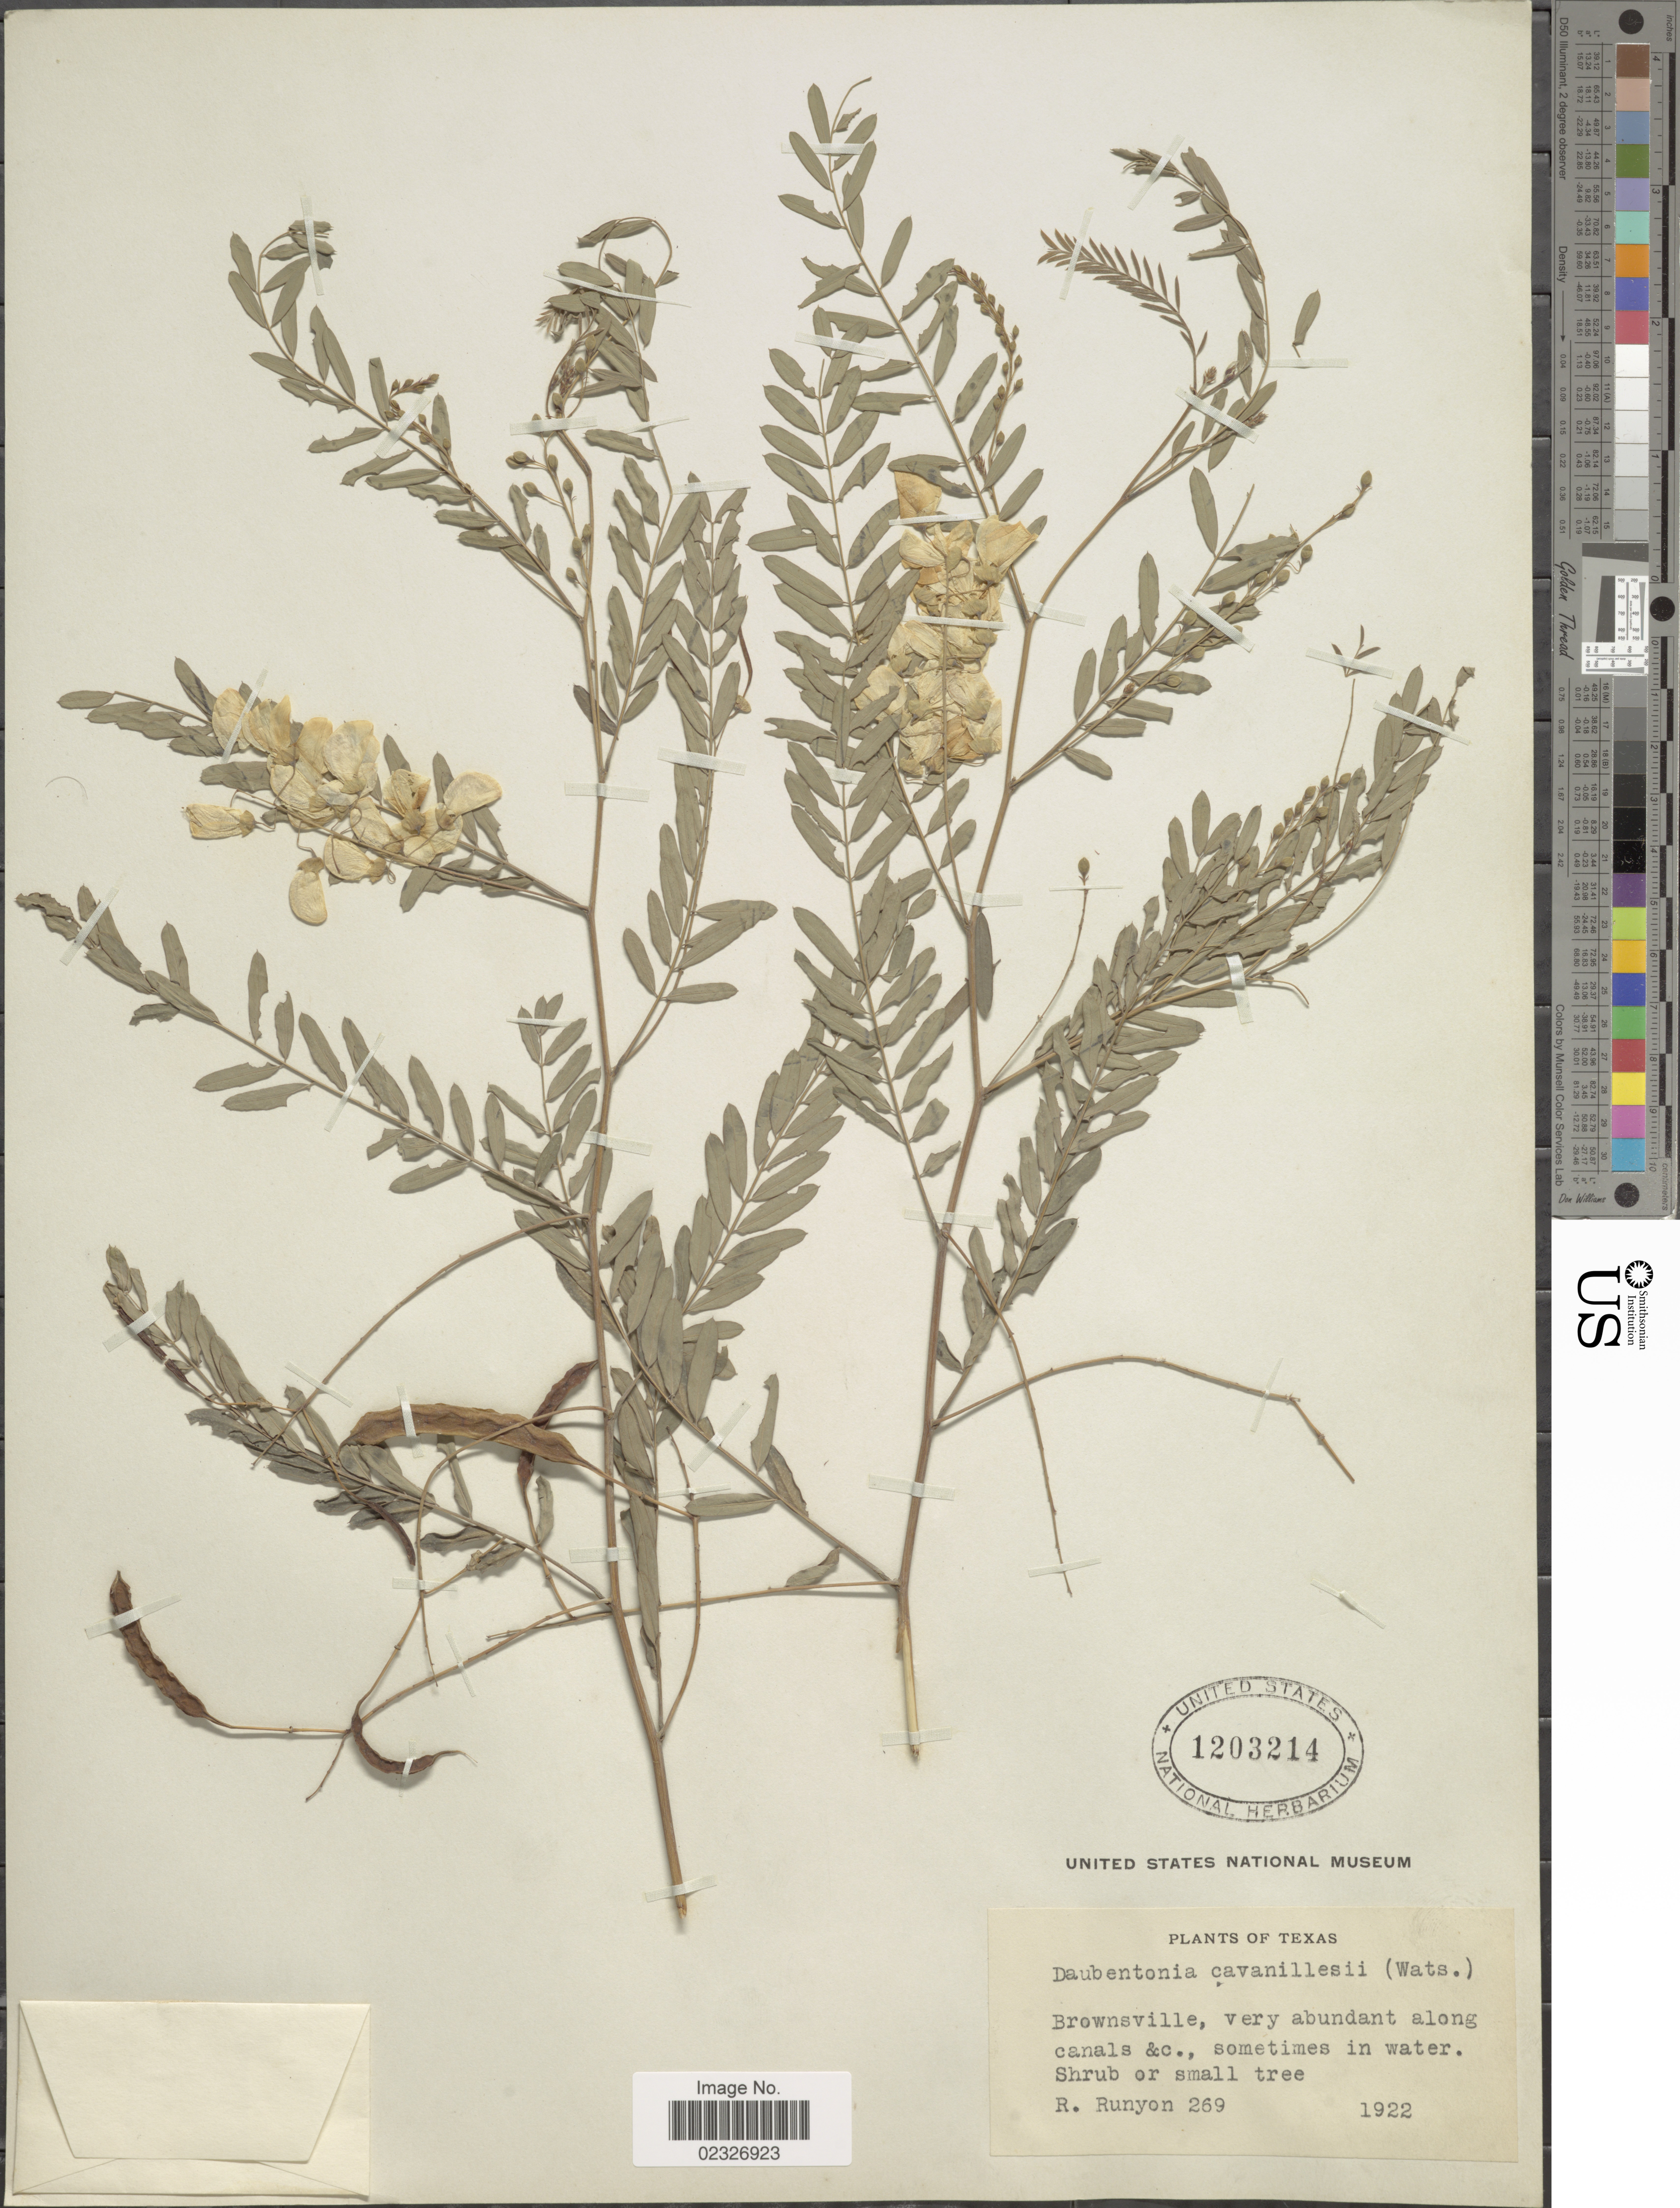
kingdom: Plantae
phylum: Tracheophyta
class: Magnoliopsida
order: Fabales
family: Fabaceae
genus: Sesbania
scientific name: Sesbania drummondii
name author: (Rydb.) Cory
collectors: R. Runyon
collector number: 269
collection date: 1922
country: United States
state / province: Texas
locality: Brownsville, very abundant along canals & c.,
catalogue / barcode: US 1203214